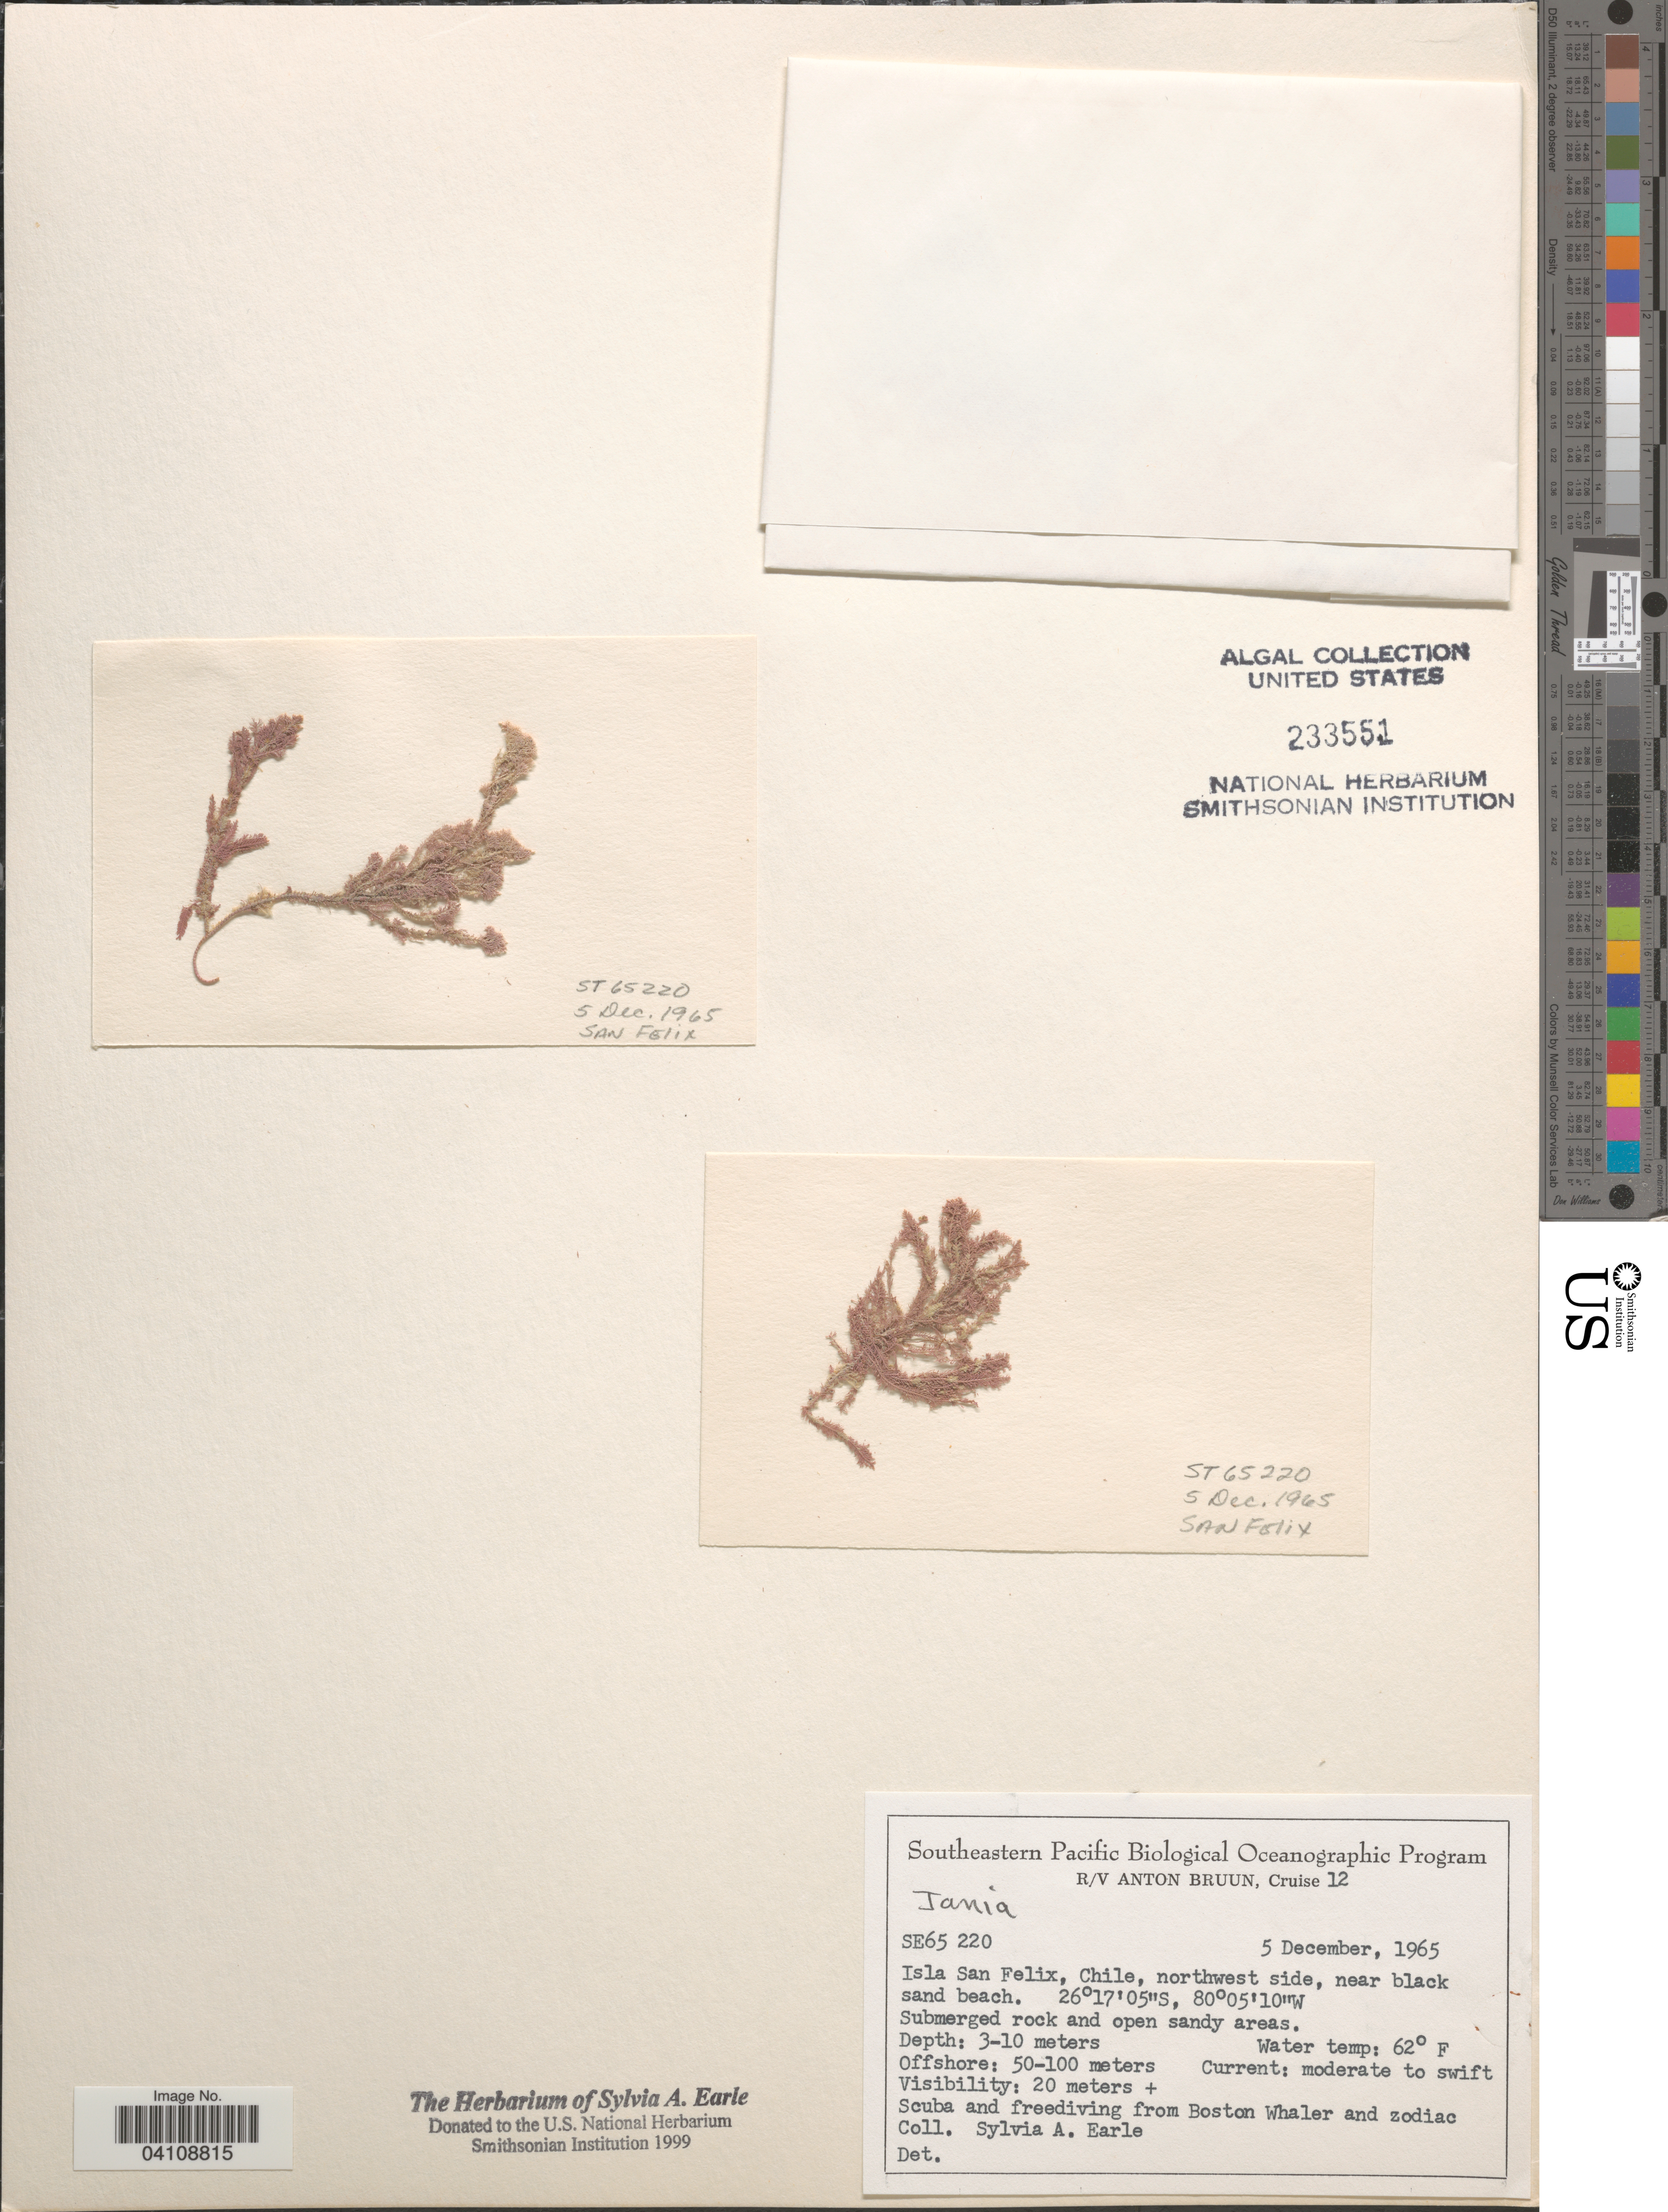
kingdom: Plantae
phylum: Rhodophyta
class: Florideophyceae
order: Corallinales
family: Corallinaceae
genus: Jania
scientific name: Jania sp.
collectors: S. A. Earle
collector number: SE65220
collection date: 1965-12-05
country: Chile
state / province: Atacama (III)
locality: Isla San Felix, northwest side, near black sand beach.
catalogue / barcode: US 233551